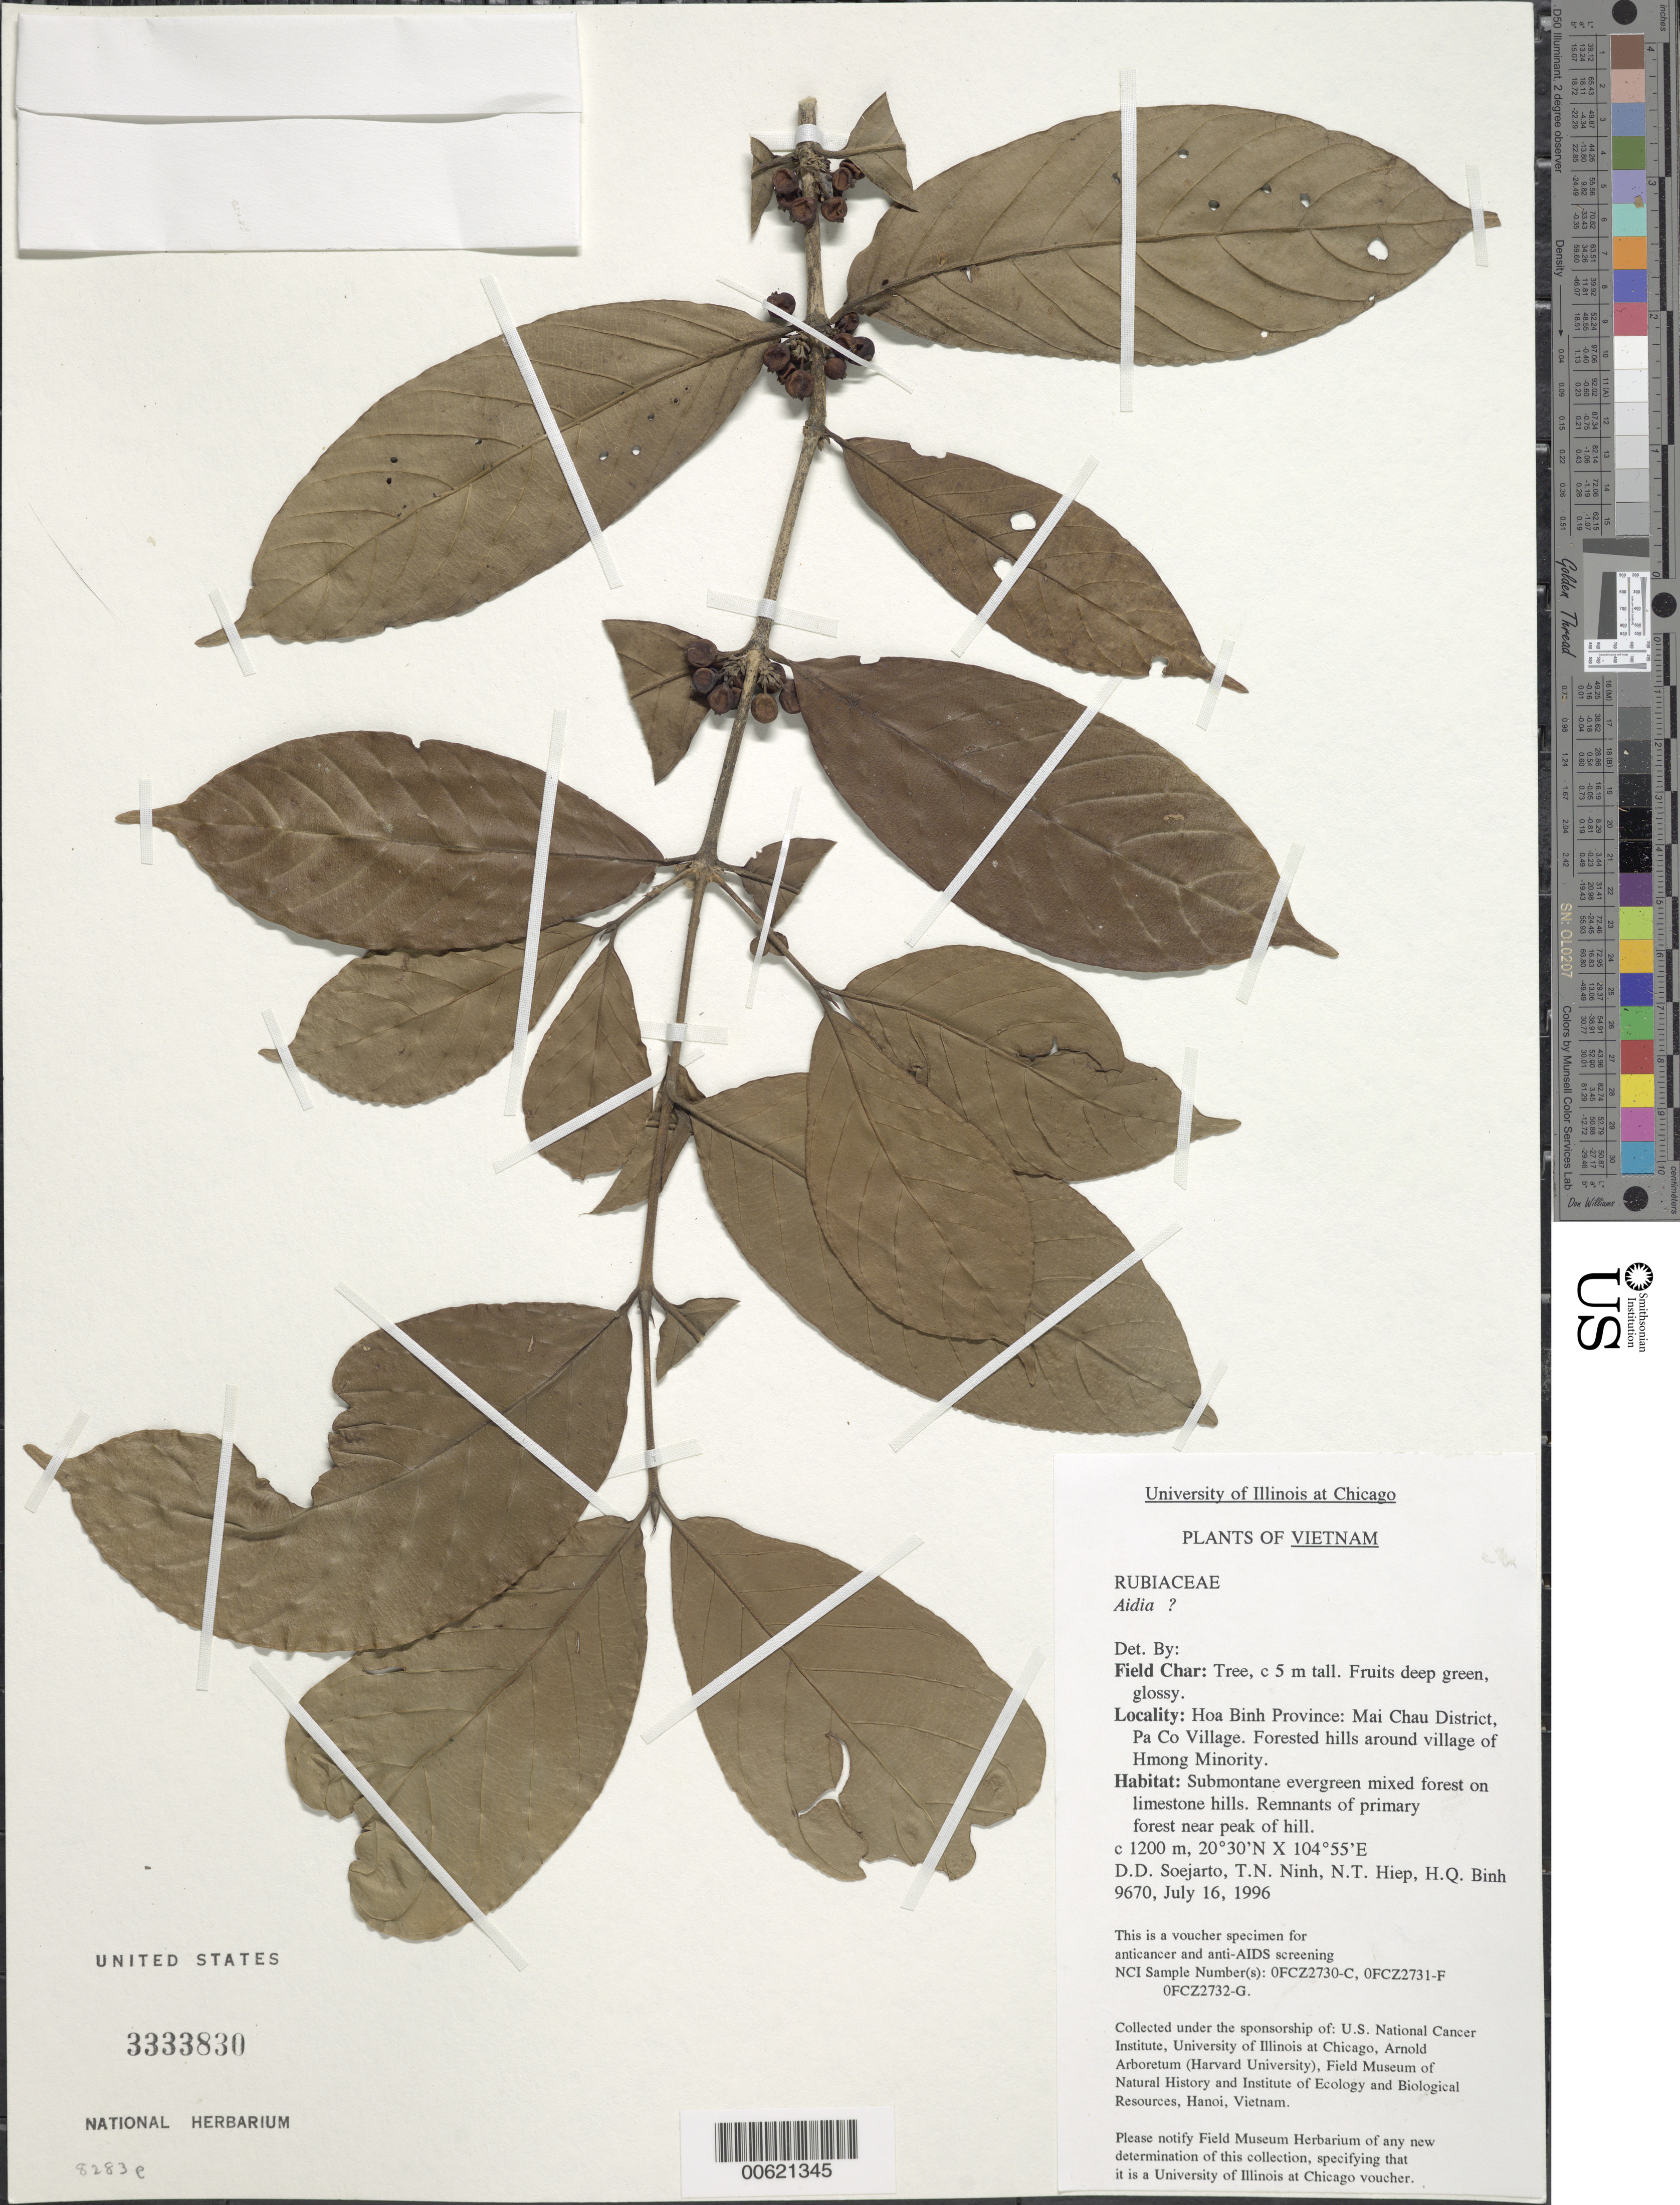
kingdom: Plantae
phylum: Tracheophyta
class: Magnoliopsida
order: Gentianales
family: Rubiaceae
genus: Aidia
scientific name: Aidia sp.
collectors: T. H. Ninh, N. T. Hiep & H. Q. Binh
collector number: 9670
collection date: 1996-07-16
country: Vietnam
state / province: Hoa Binh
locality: Mai Chau District, Pa Co Village, forested hills around village of Hmong Minority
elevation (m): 1200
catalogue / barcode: US 3333830